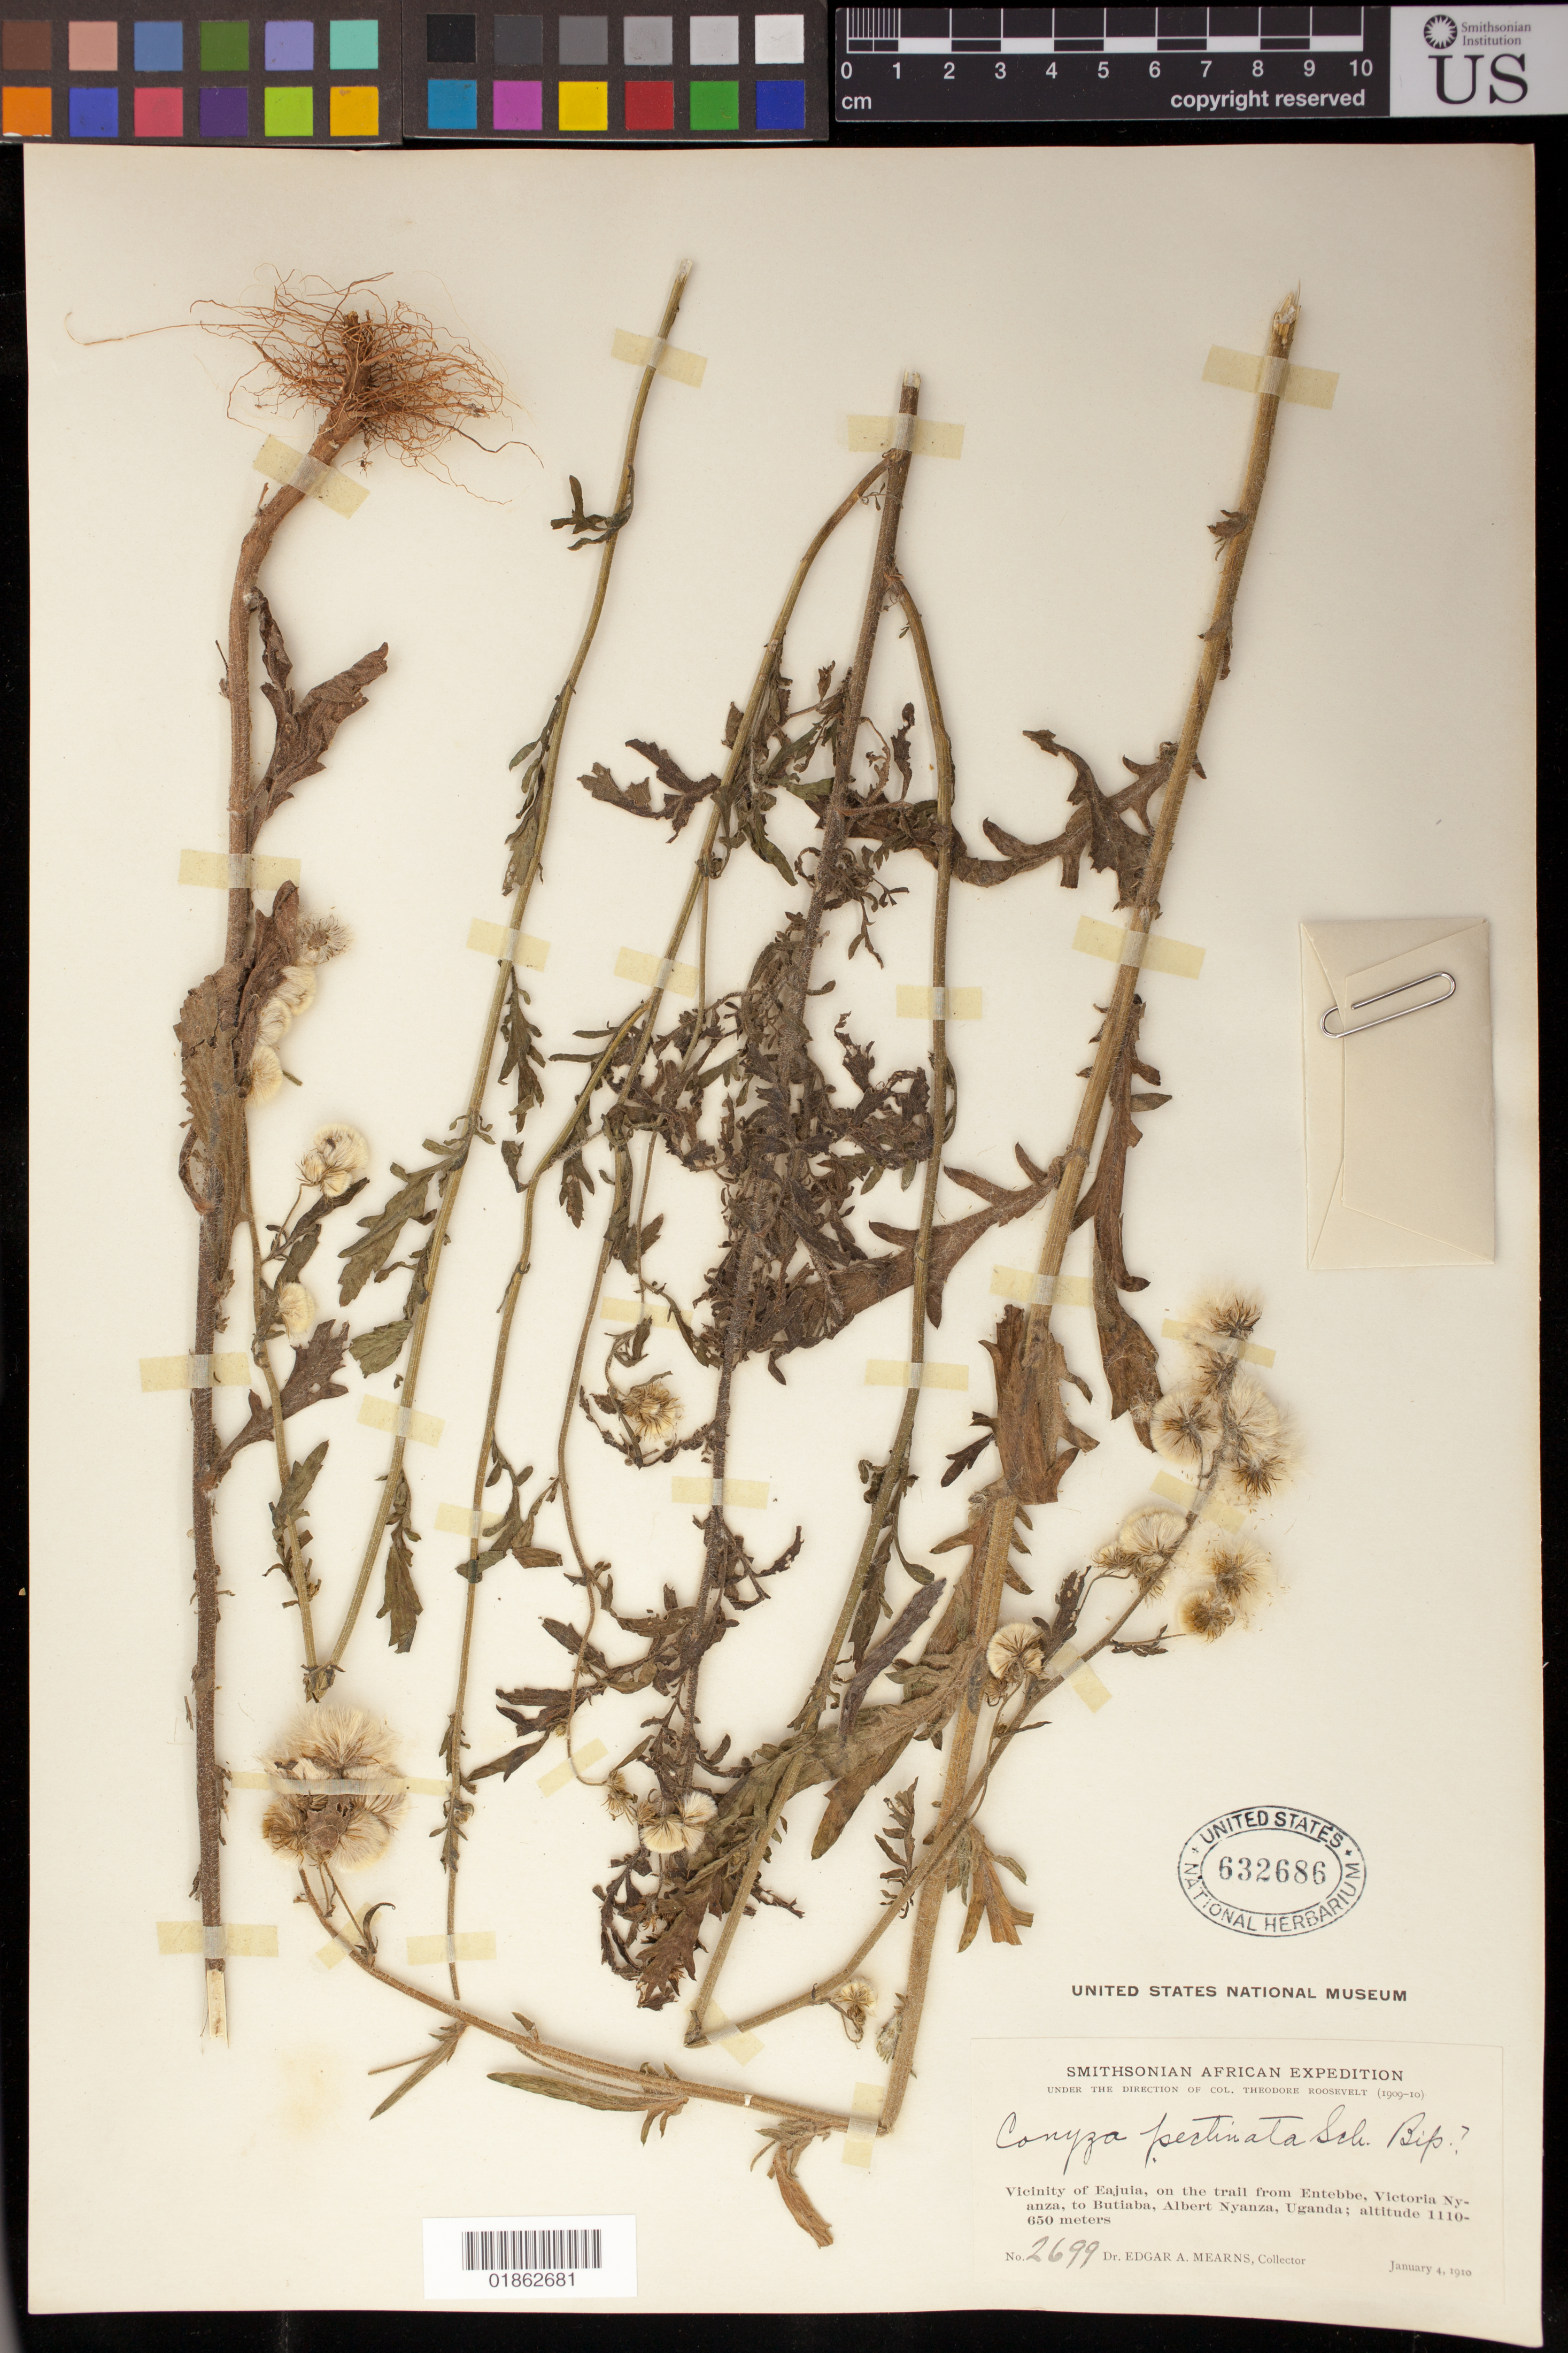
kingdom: Plantae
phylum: Tracheophyta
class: Magnoliopsida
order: Asterales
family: Asteraceae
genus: Conyza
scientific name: Conyza pectinata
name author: (Sch. Bip.) Sch. Bip. ex Oliv. & Hiern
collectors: E. A. Mearns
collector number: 2699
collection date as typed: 04 Jan 1910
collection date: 1910-01-04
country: Uganda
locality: Vicinity of Eajuia, on the trail from Entebbe, Victoria Nyanza to Butiaba, Albert Nyanza, Uganda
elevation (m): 1110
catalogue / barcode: US 632686